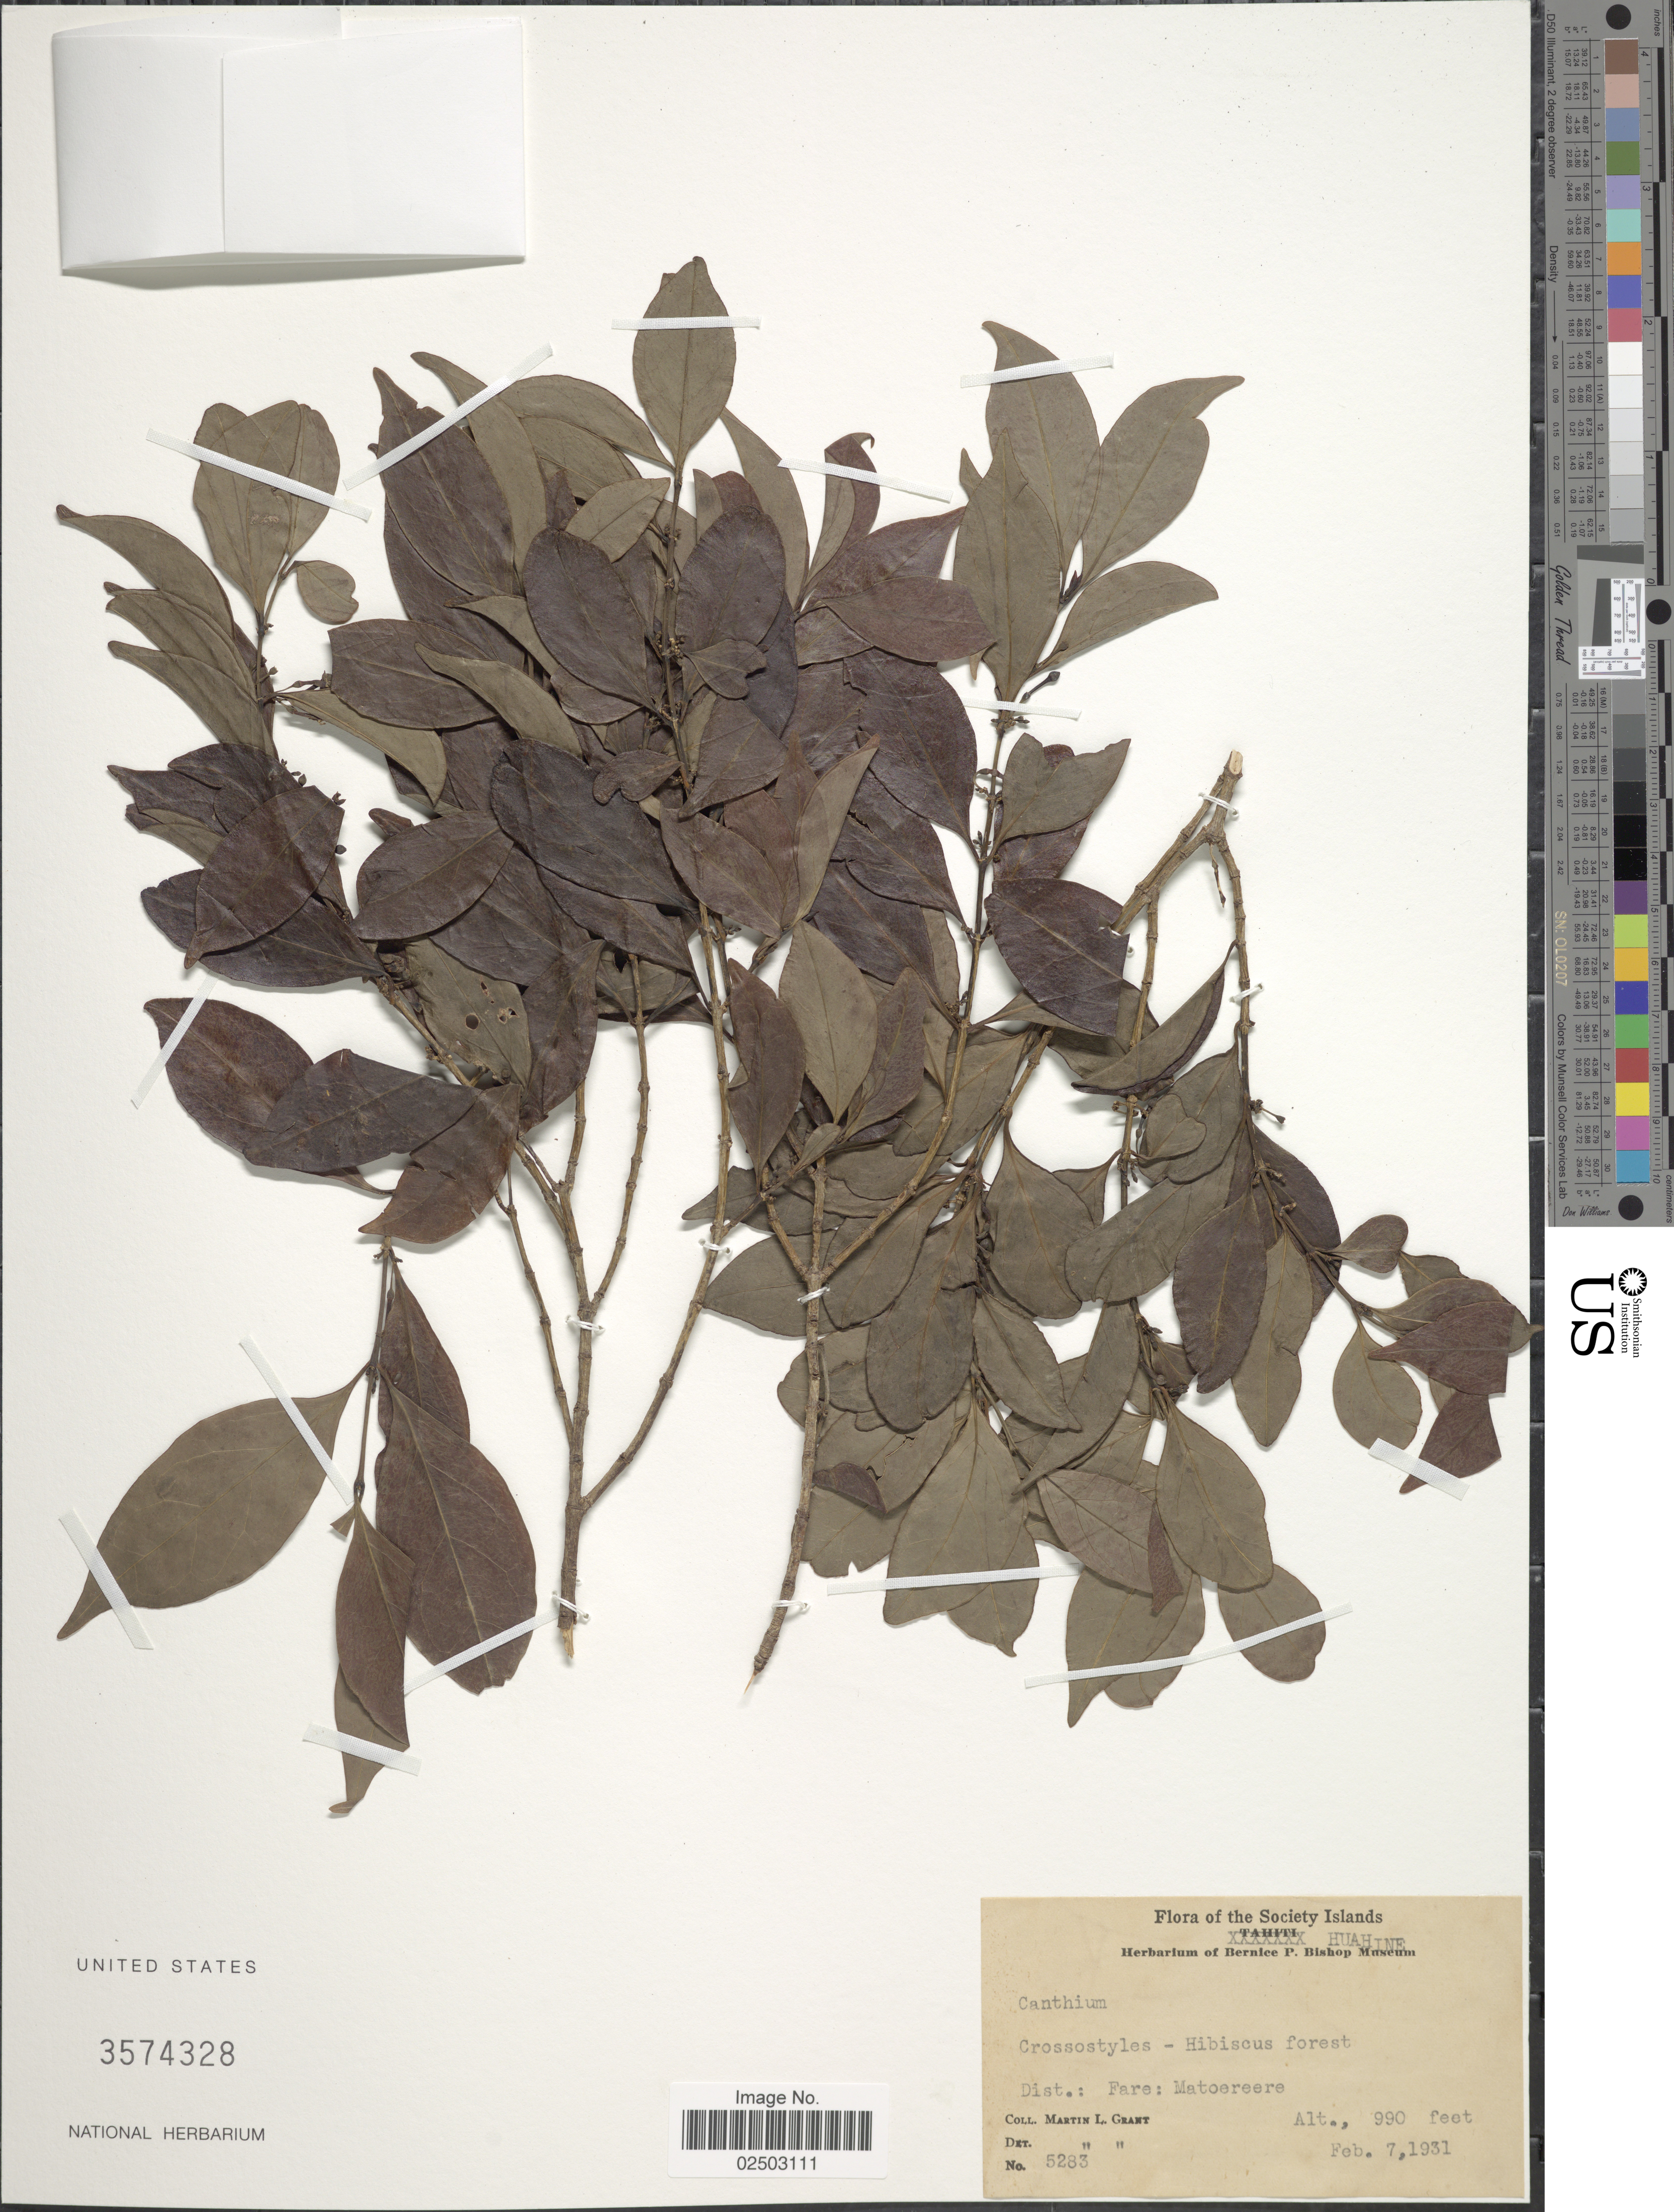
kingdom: Plantae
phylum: Tracheophyta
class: Magnoliopsida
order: Gentianales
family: Rubiaceae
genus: Bridsonia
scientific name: Bridsonia chamaedendrum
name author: (Kuntze) Verstraete & A.E. van Wyk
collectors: M. L. Grant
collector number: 5283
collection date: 1931-02-07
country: French Polynesia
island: Huahine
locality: Society Islands, Dist: Fare: Matoereere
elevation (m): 302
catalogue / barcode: US 3574328